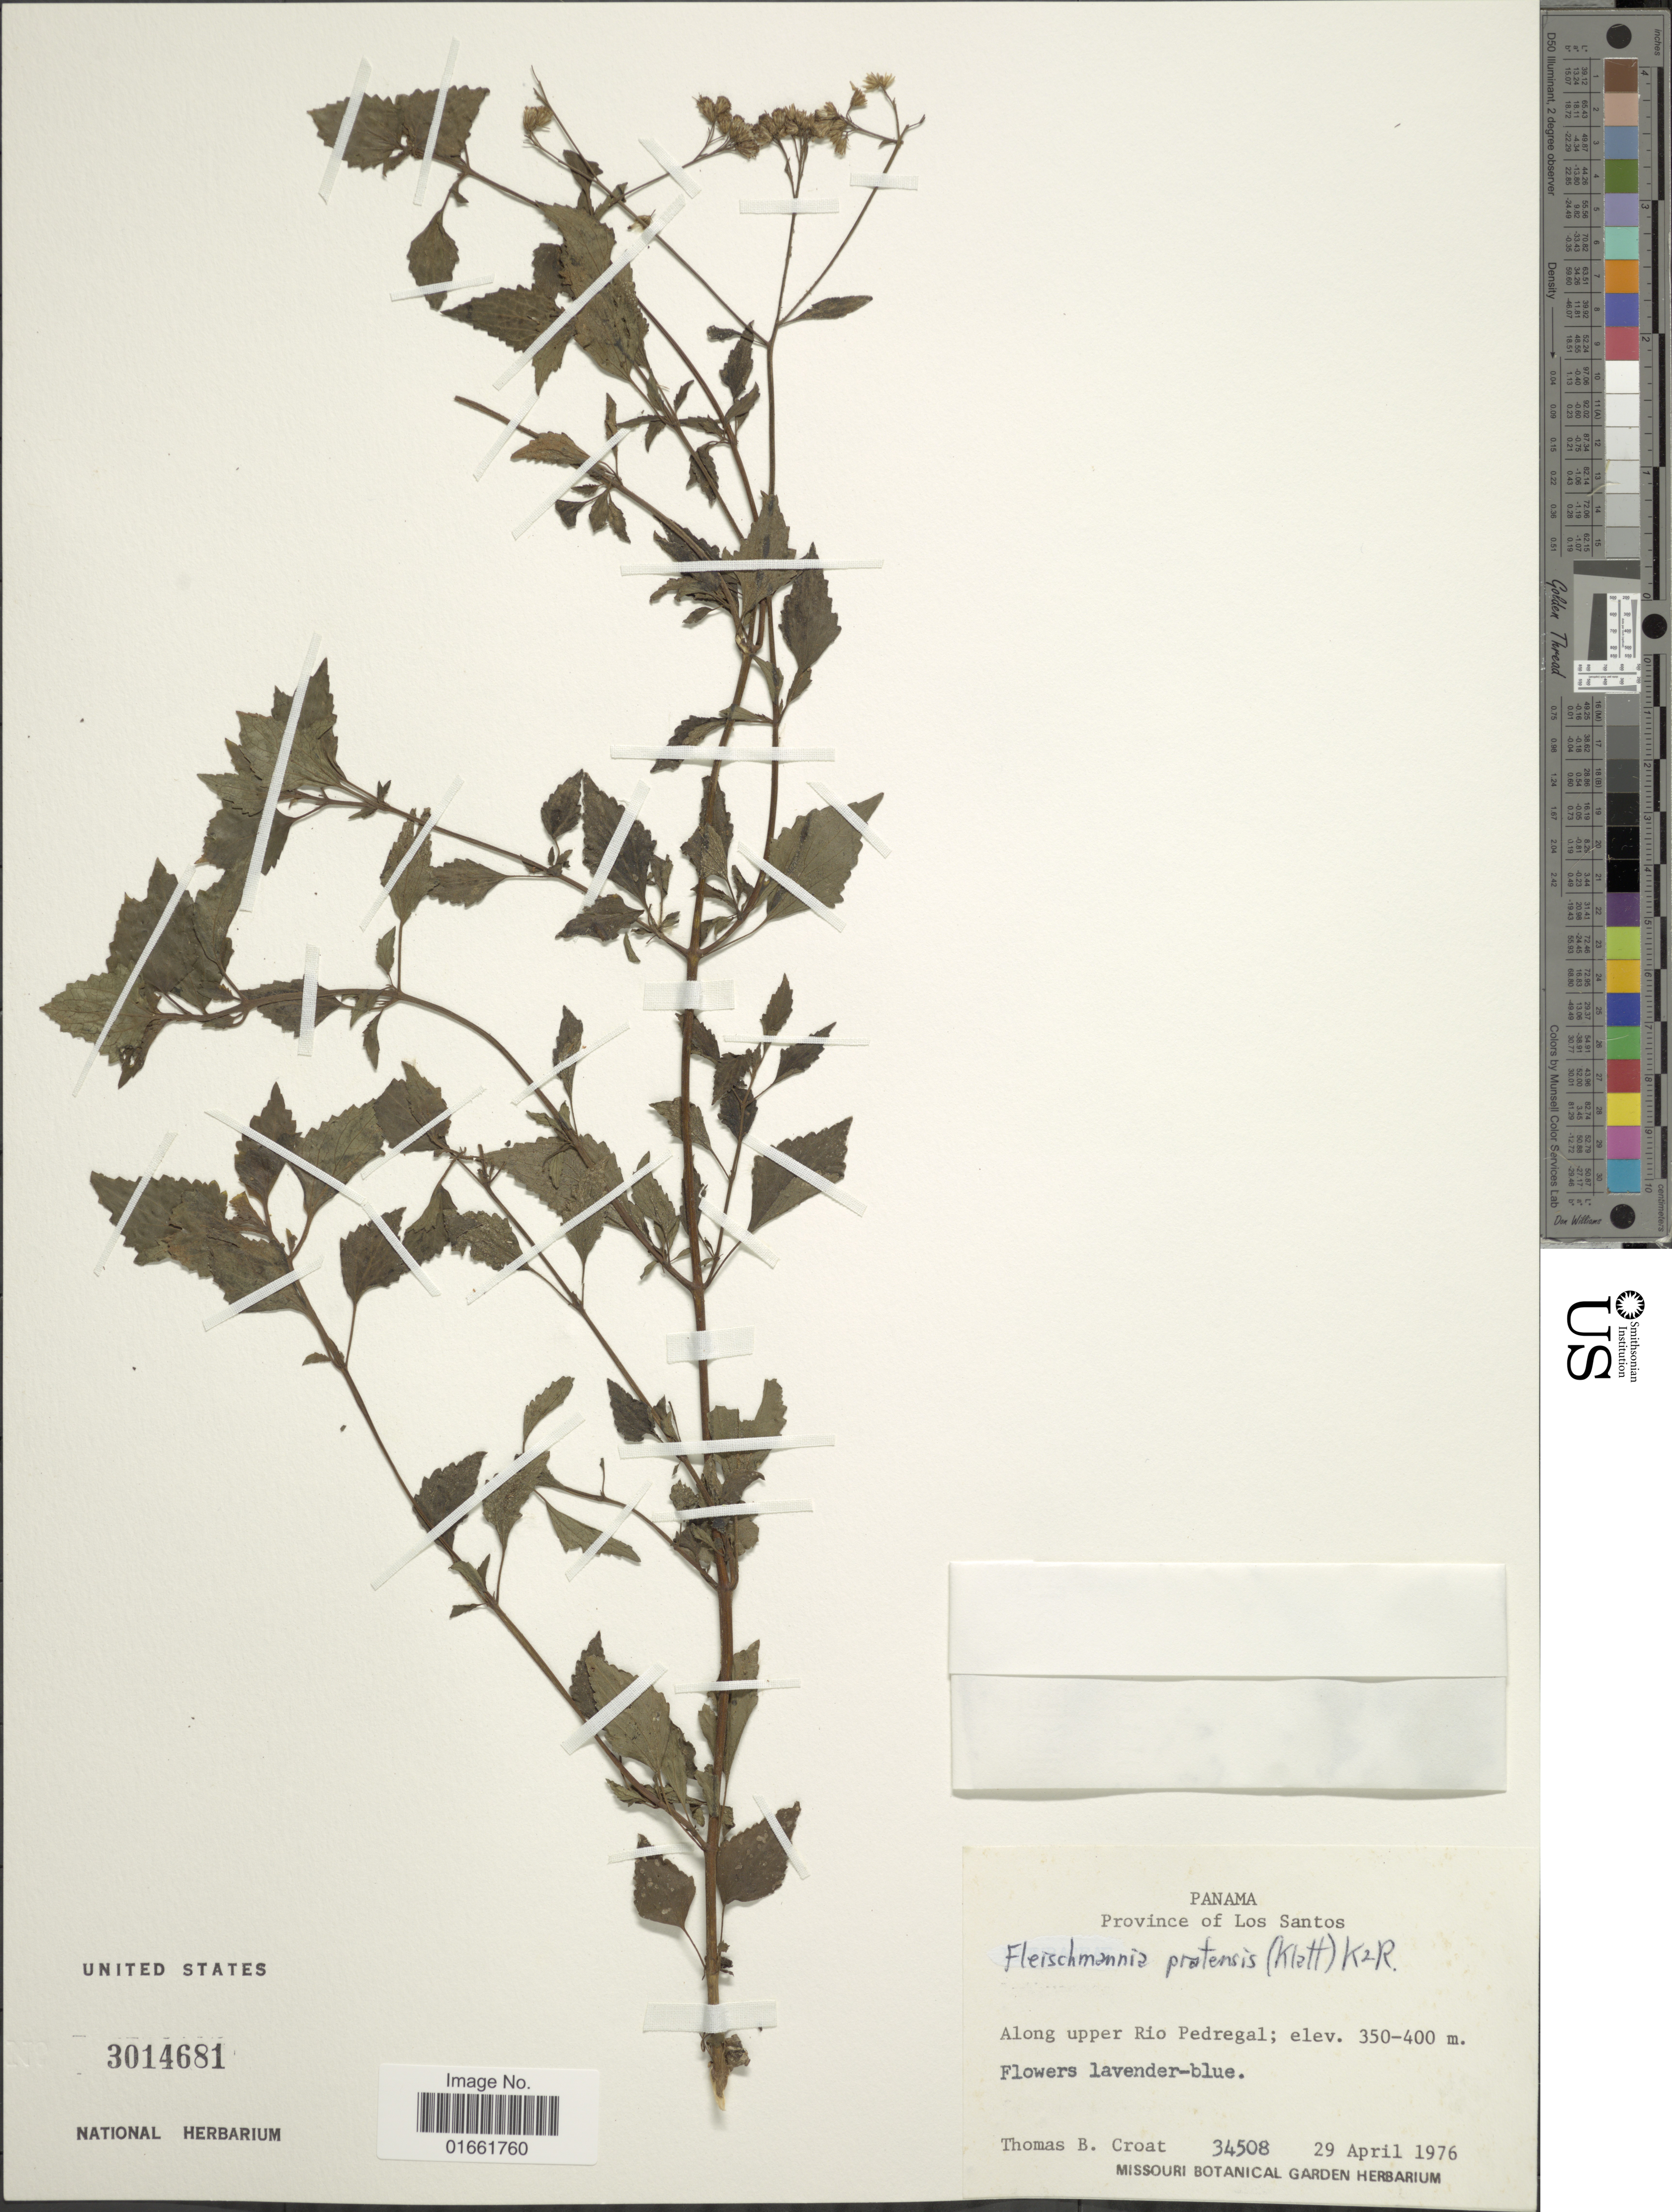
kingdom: Plantae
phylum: Tracheophyta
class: Magnoliopsida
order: Asterales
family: Asteraceae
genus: Fleischmannia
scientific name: Fleischmannia pratensis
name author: (Klatt) R.M. King & H. Rob.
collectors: T. B. Croat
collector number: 34508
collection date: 1976-04-29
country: Panama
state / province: Los Santos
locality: Province of Los Santos. Along upper Rio Pedregal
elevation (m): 350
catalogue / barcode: US 3014681